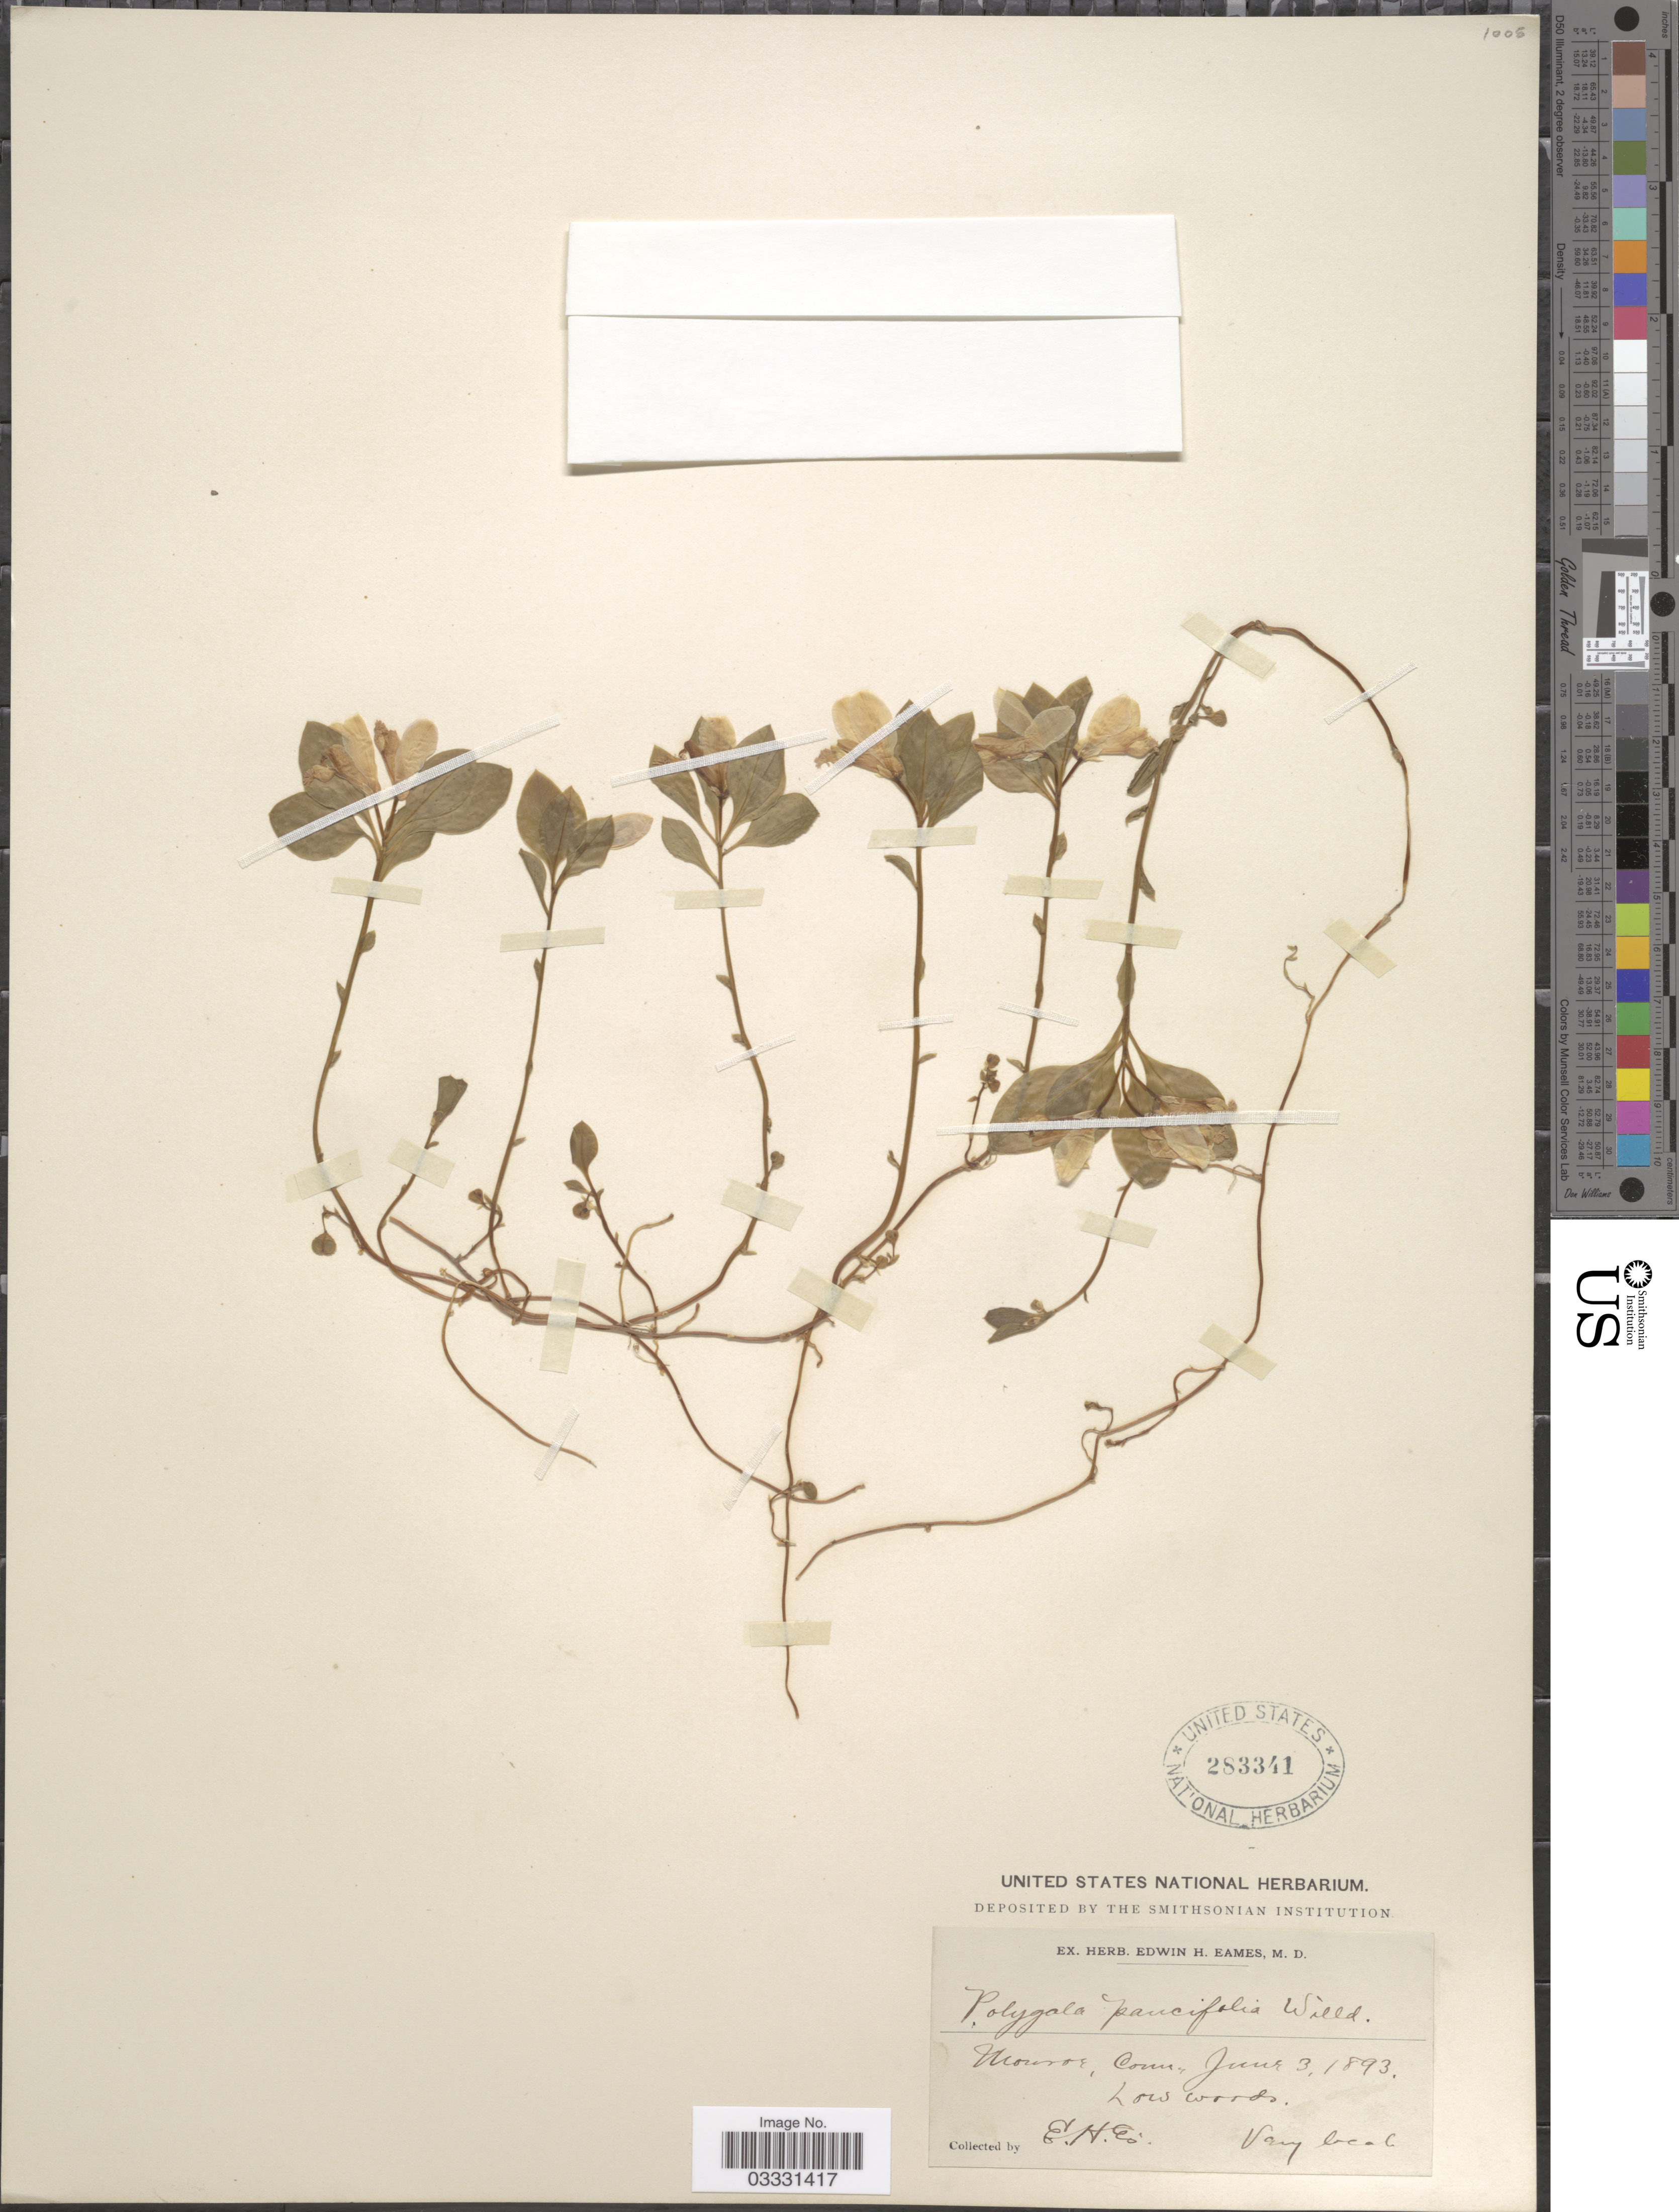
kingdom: Plantae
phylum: Tracheophyta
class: Magnoliopsida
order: Fabales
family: Polygalaceae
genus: Polygaloides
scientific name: Polygaloides paucifolia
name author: (Willd.) J.R. Abbott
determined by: Strong, Mark T., (BOT), Smithsonian Institution - National Museum of Natural History (UNITED STATES)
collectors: E. H. Eames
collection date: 1893-06-03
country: United States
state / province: Connecticut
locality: Monroe.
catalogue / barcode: US 283341